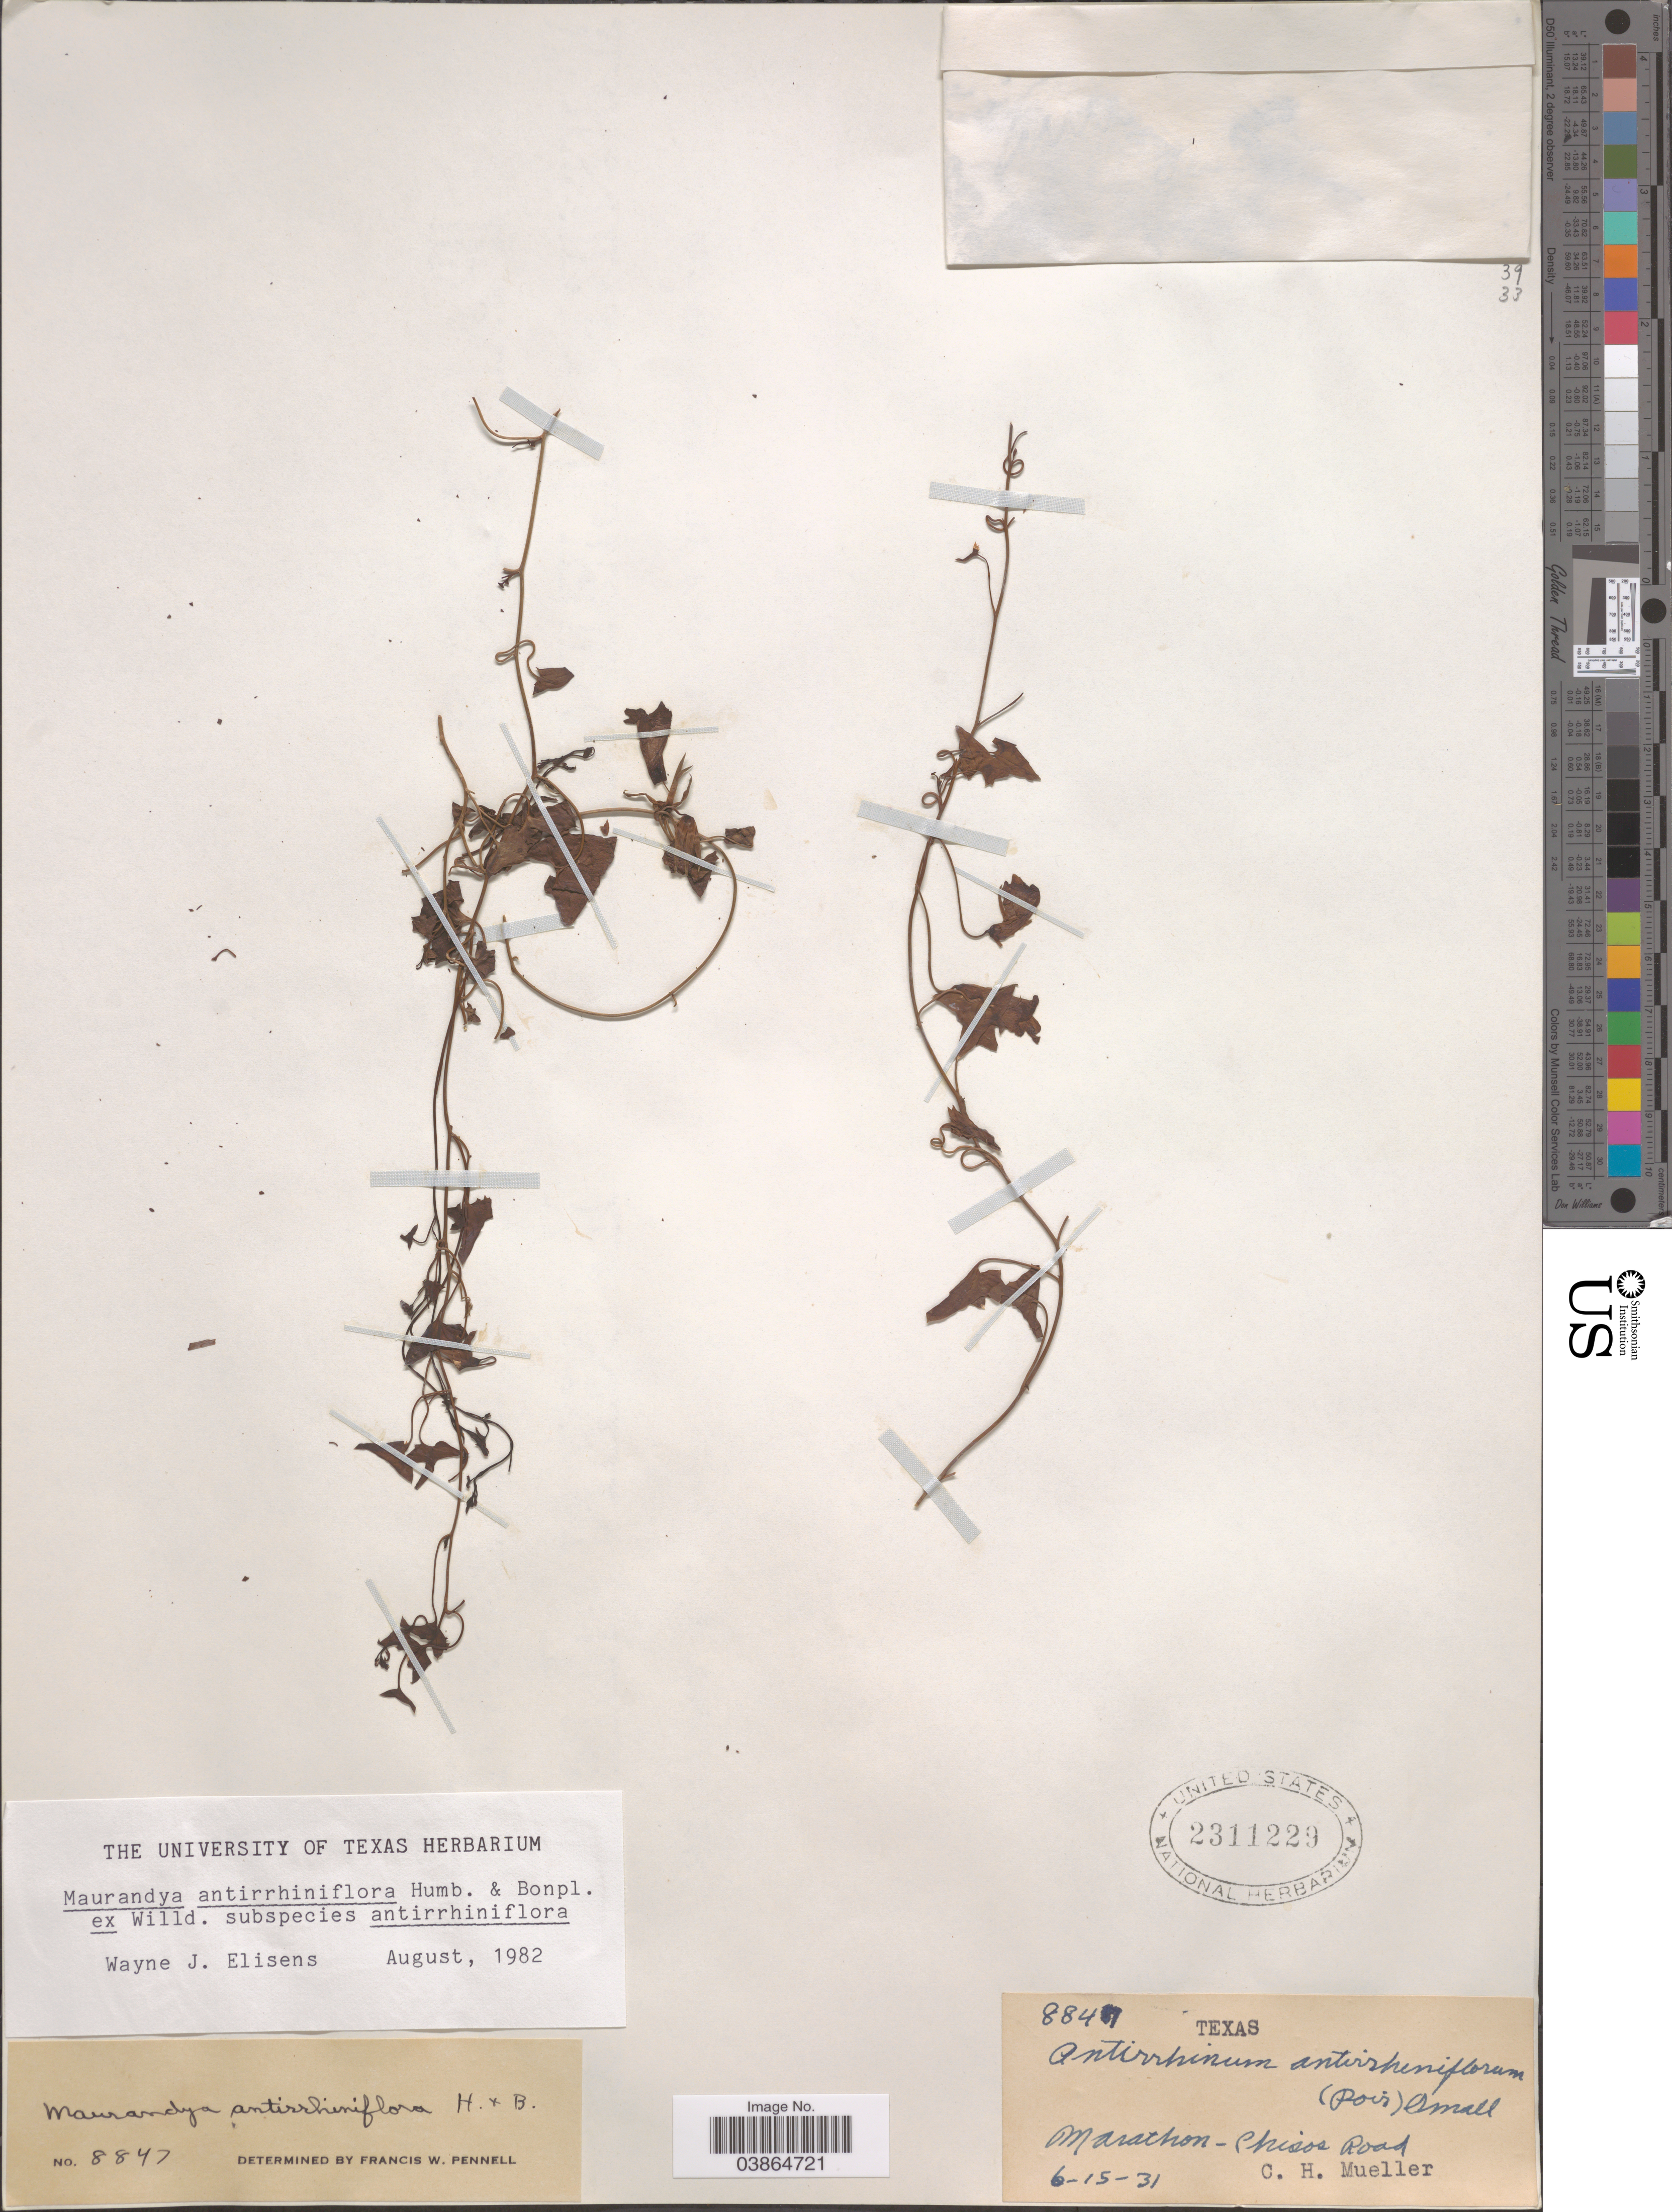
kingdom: Plantae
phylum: Tracheophyta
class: Magnoliopsida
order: Lamiales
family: Plantaginaceae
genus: Maurandya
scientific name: Maurandya antirrhiniflora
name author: Humb. & Bonpl. ex Willd.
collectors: C. H. Mueller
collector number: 8847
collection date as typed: Transcribed d/m/y: 15/6/31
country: United States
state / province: Texas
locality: Marathon - Chisos Road.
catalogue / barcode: US 2311229